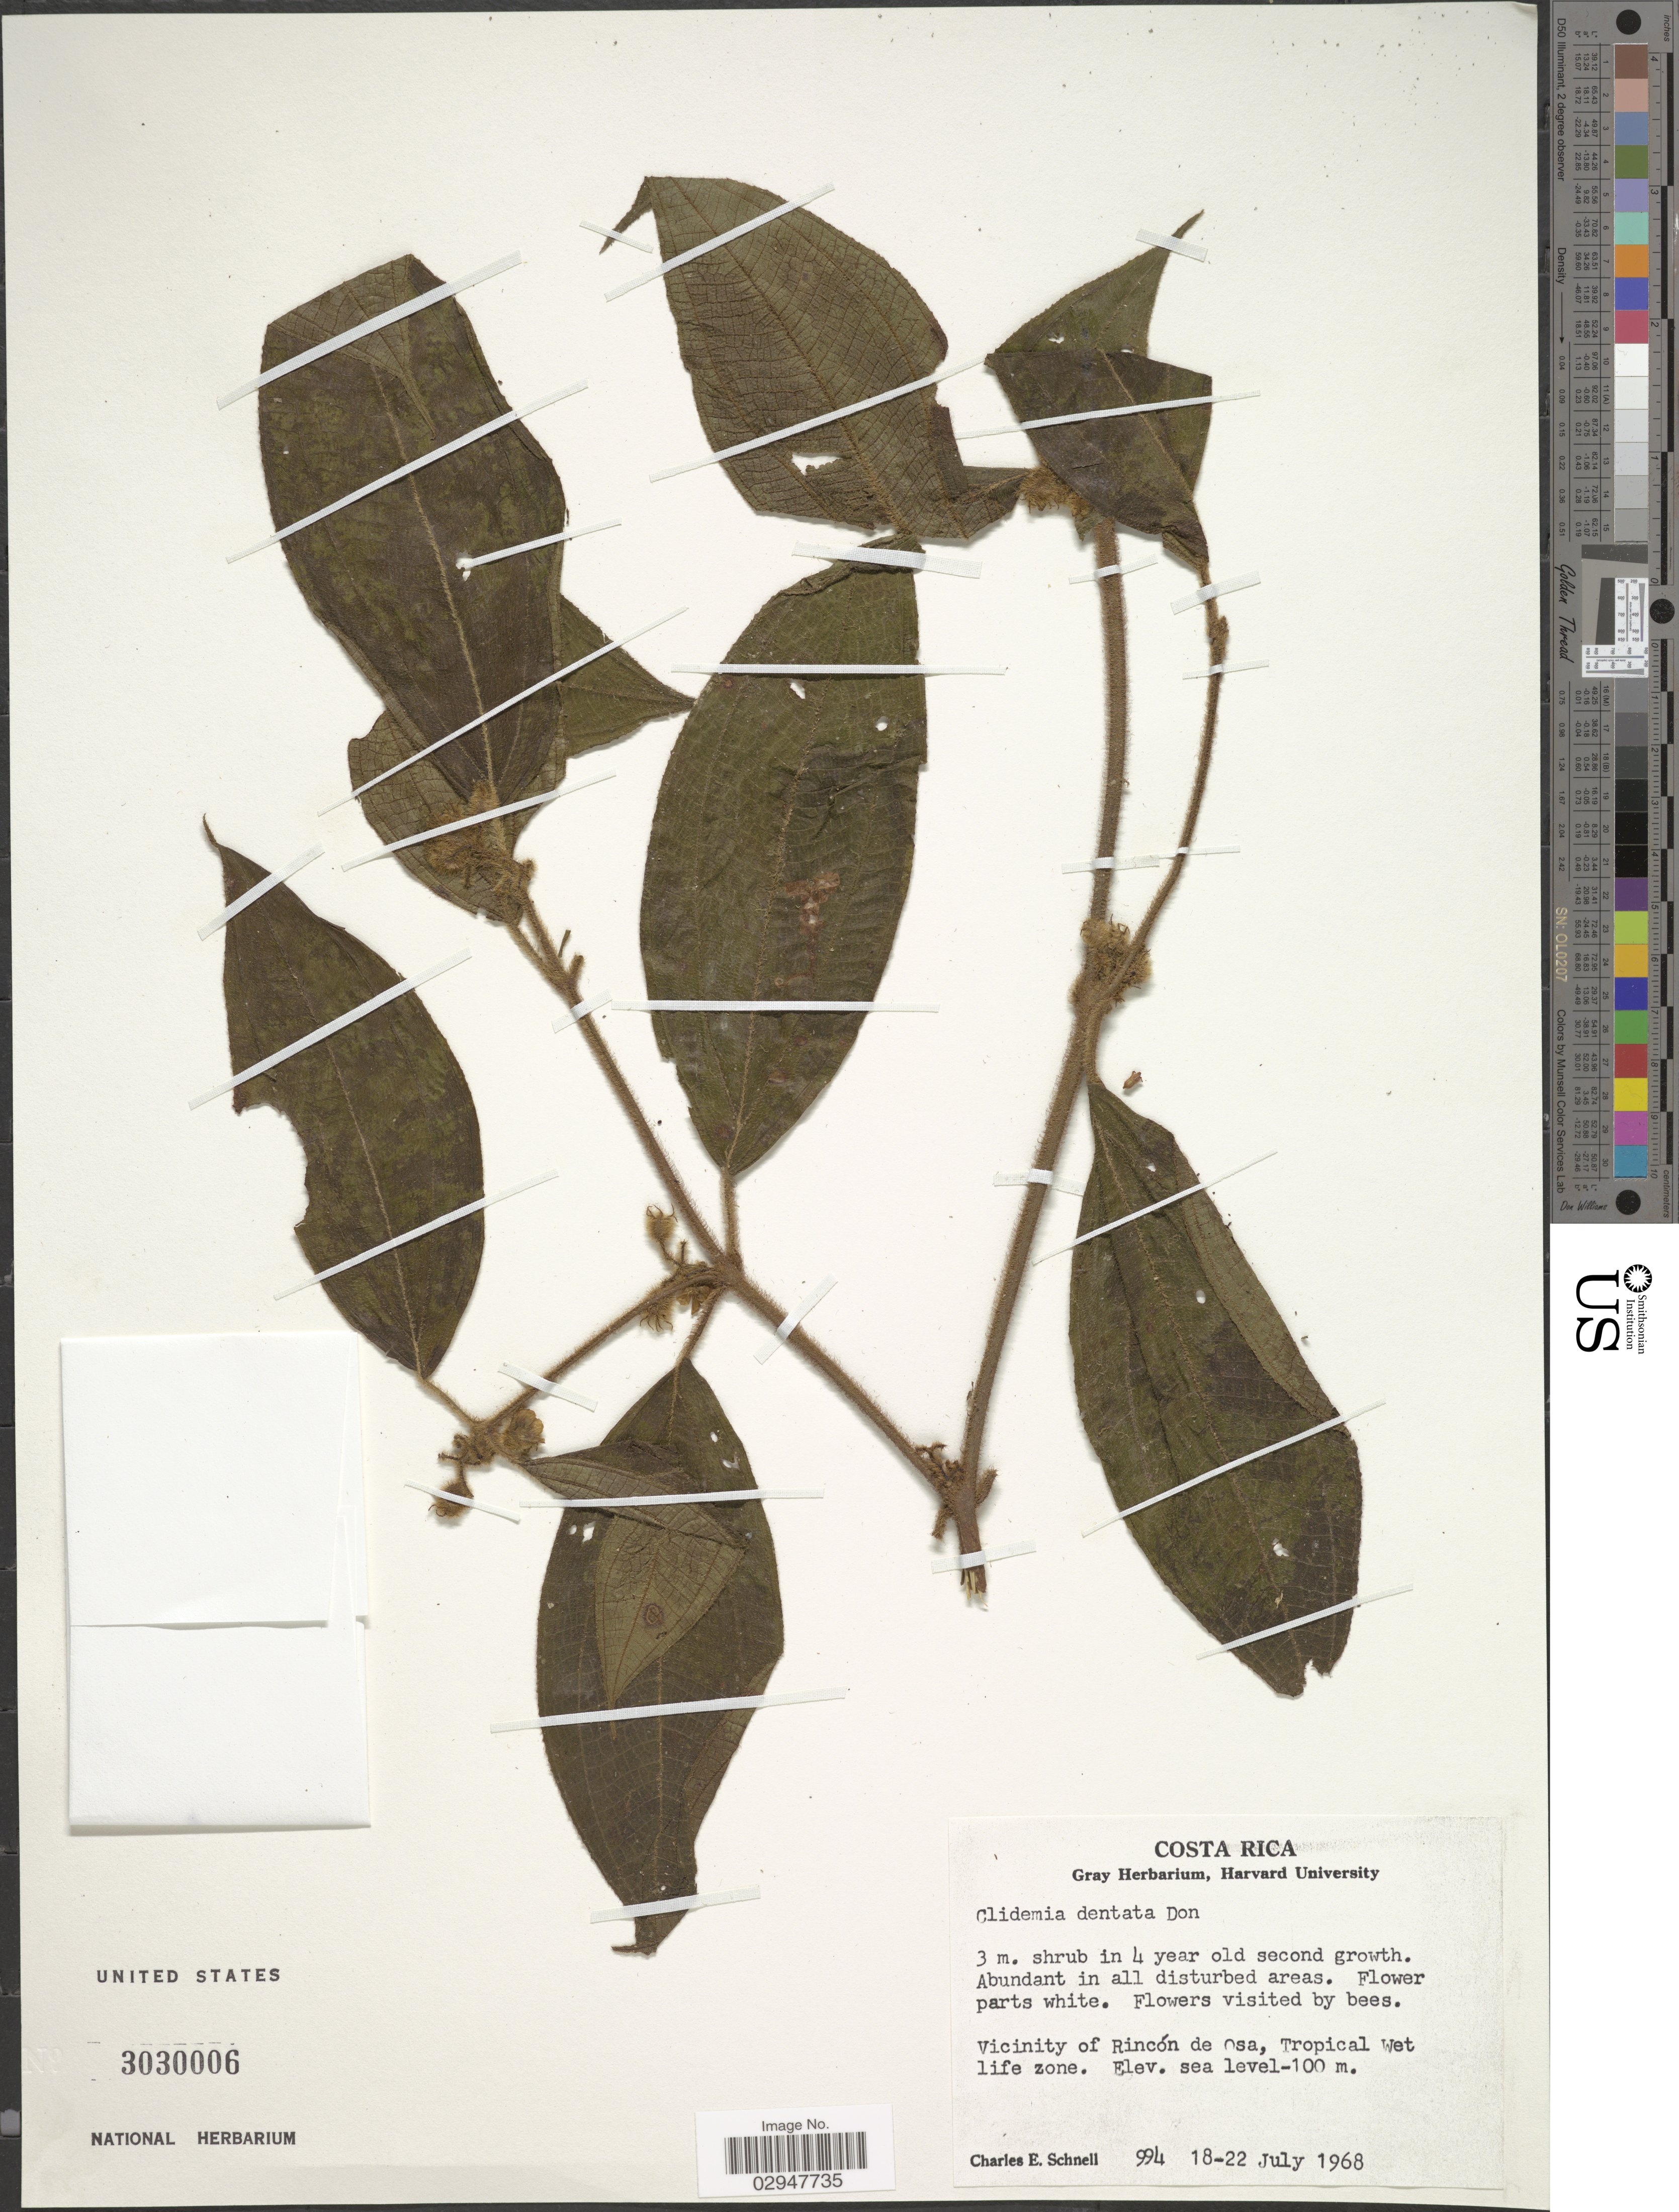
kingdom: Plantae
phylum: Tracheophyta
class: Magnoliopsida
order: Myrtales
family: Melastomataceae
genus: Clidemia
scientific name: Clidemia dentata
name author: D. Don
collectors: C. Schnell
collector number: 994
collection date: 1968-07-18/1968-07-22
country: Costa Rica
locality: Vicinity of Rincón de Osa, Tropical Wet Life Zone.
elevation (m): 0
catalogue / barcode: US 3030006